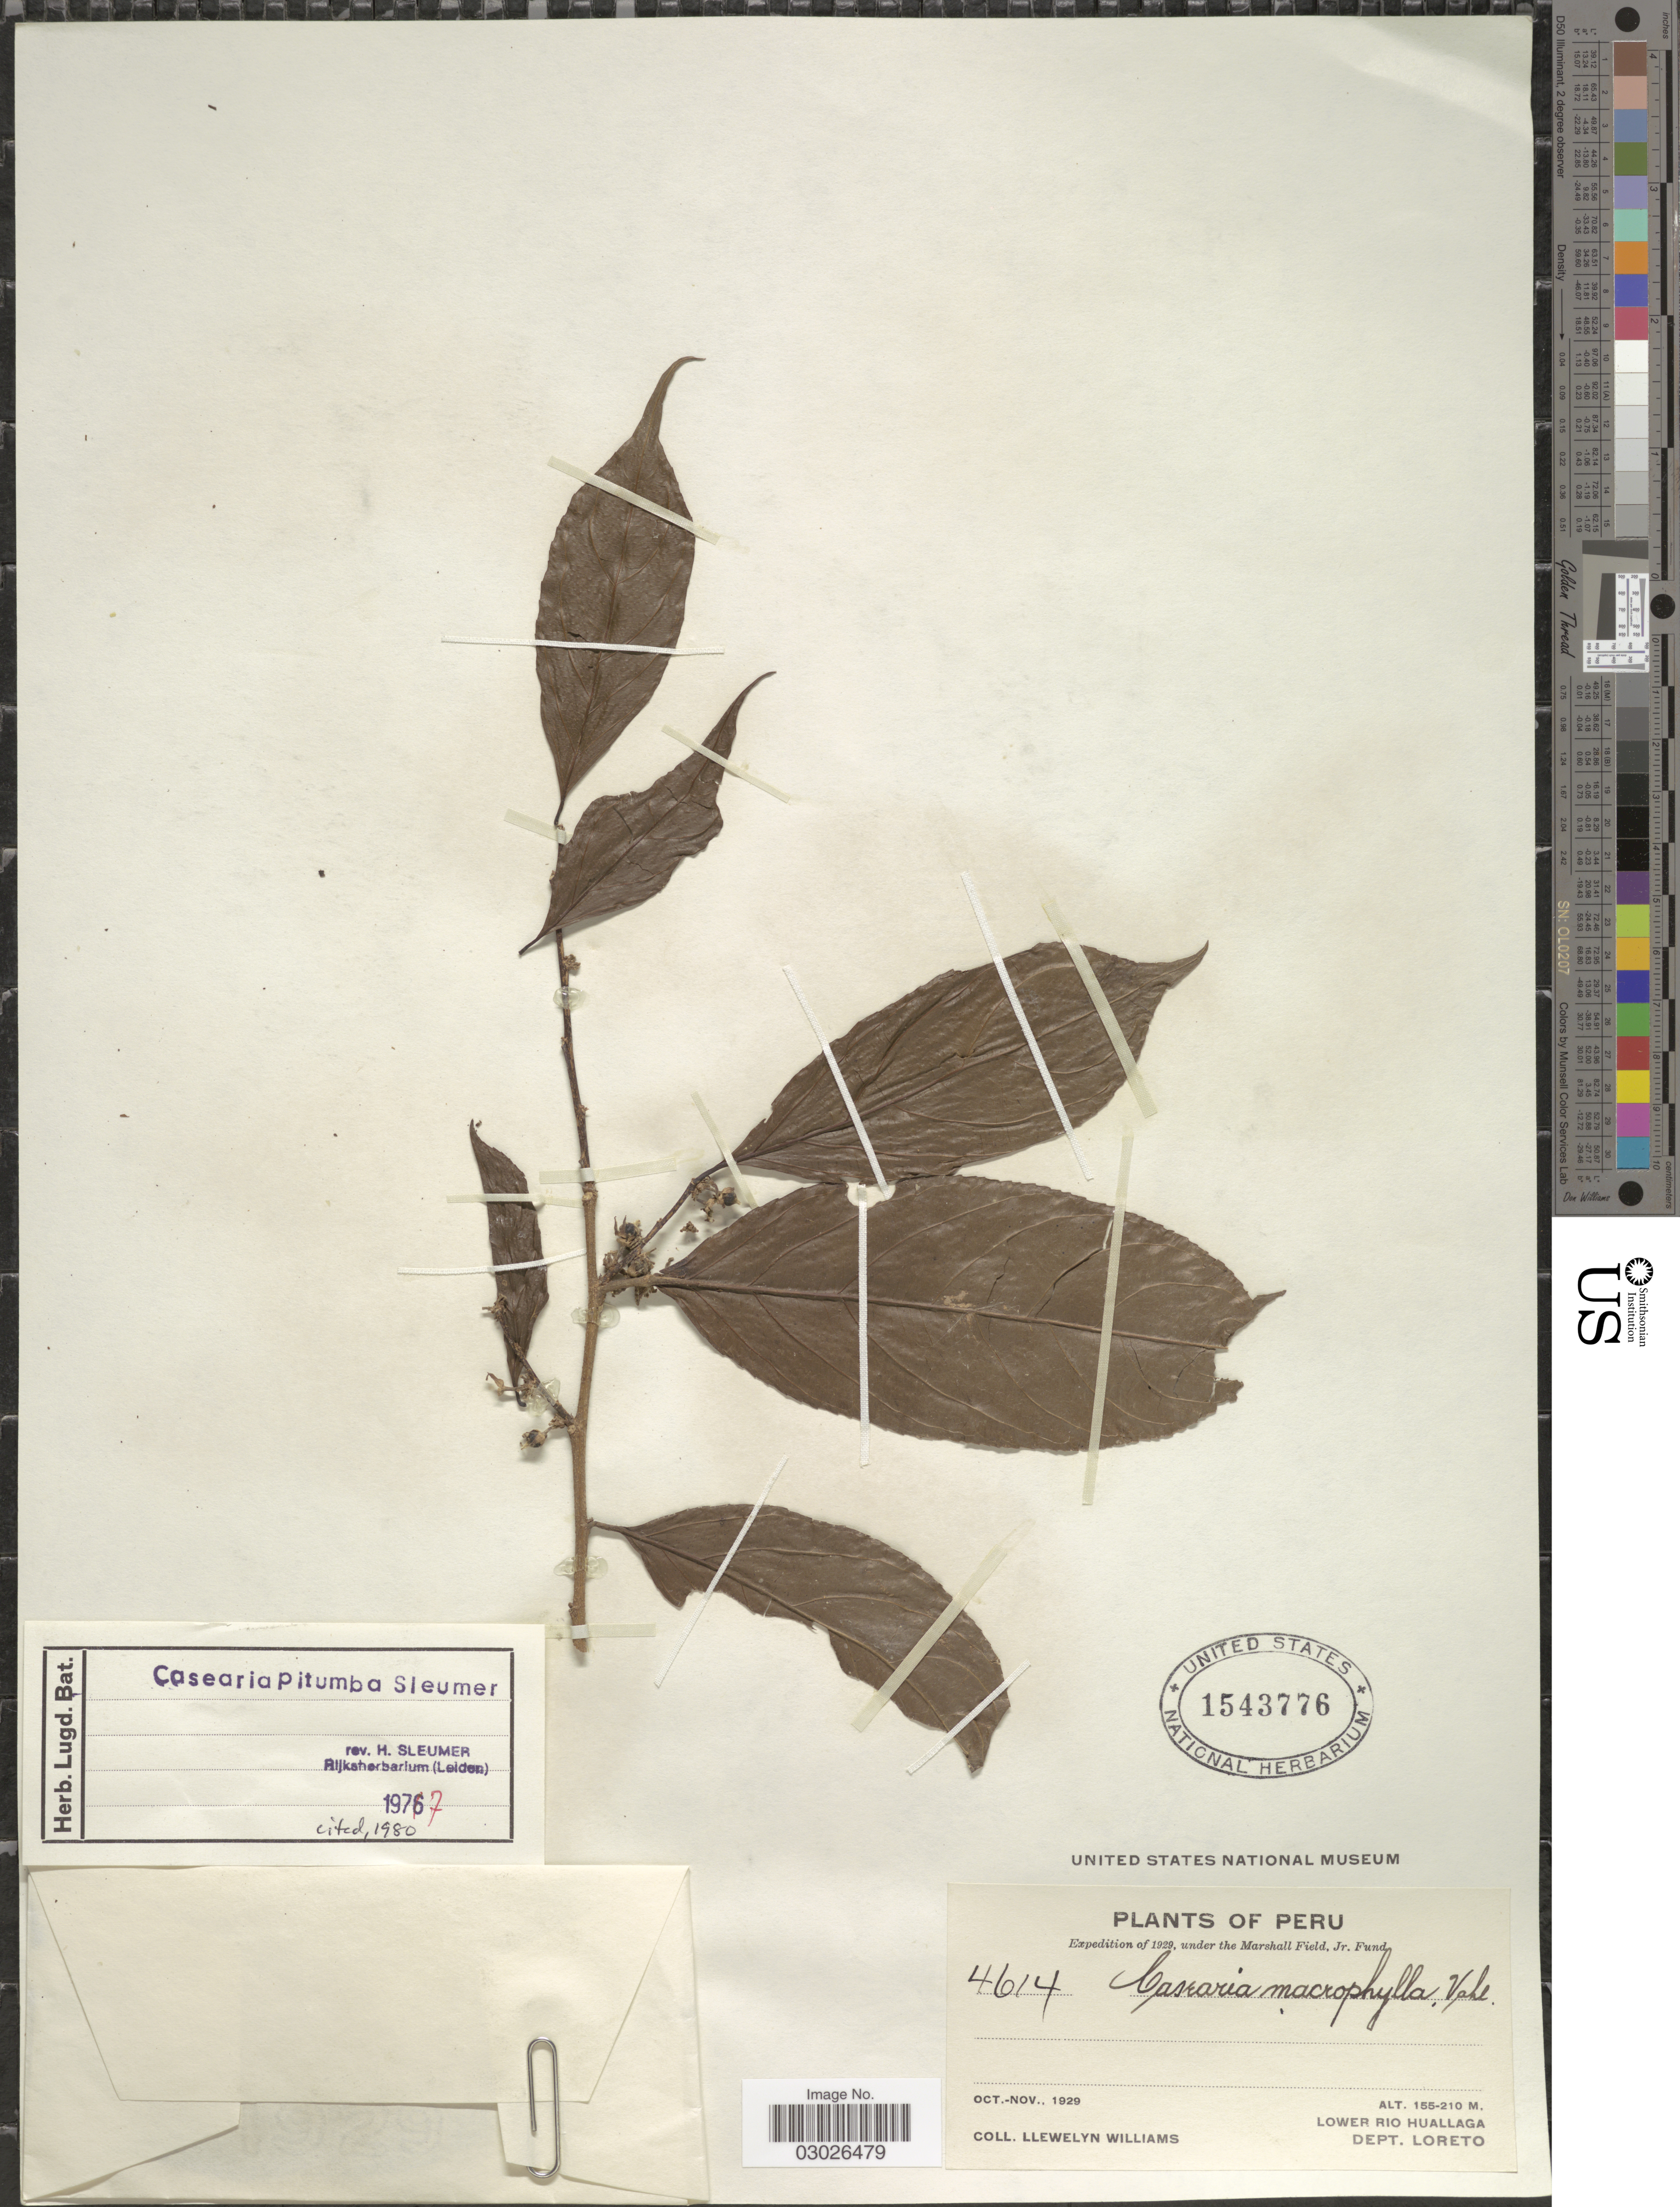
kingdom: Plantae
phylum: Tracheophyta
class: Magnoliopsida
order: Malpighiales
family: Salicaceae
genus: Casearia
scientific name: Casearia pitumba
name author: Sleumer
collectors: Ll. Williams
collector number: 4614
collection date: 1929-10/1929-11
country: Peru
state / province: Loreto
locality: Lower Rio Huallaga, Dept. Loreto.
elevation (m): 155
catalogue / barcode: US 1543776